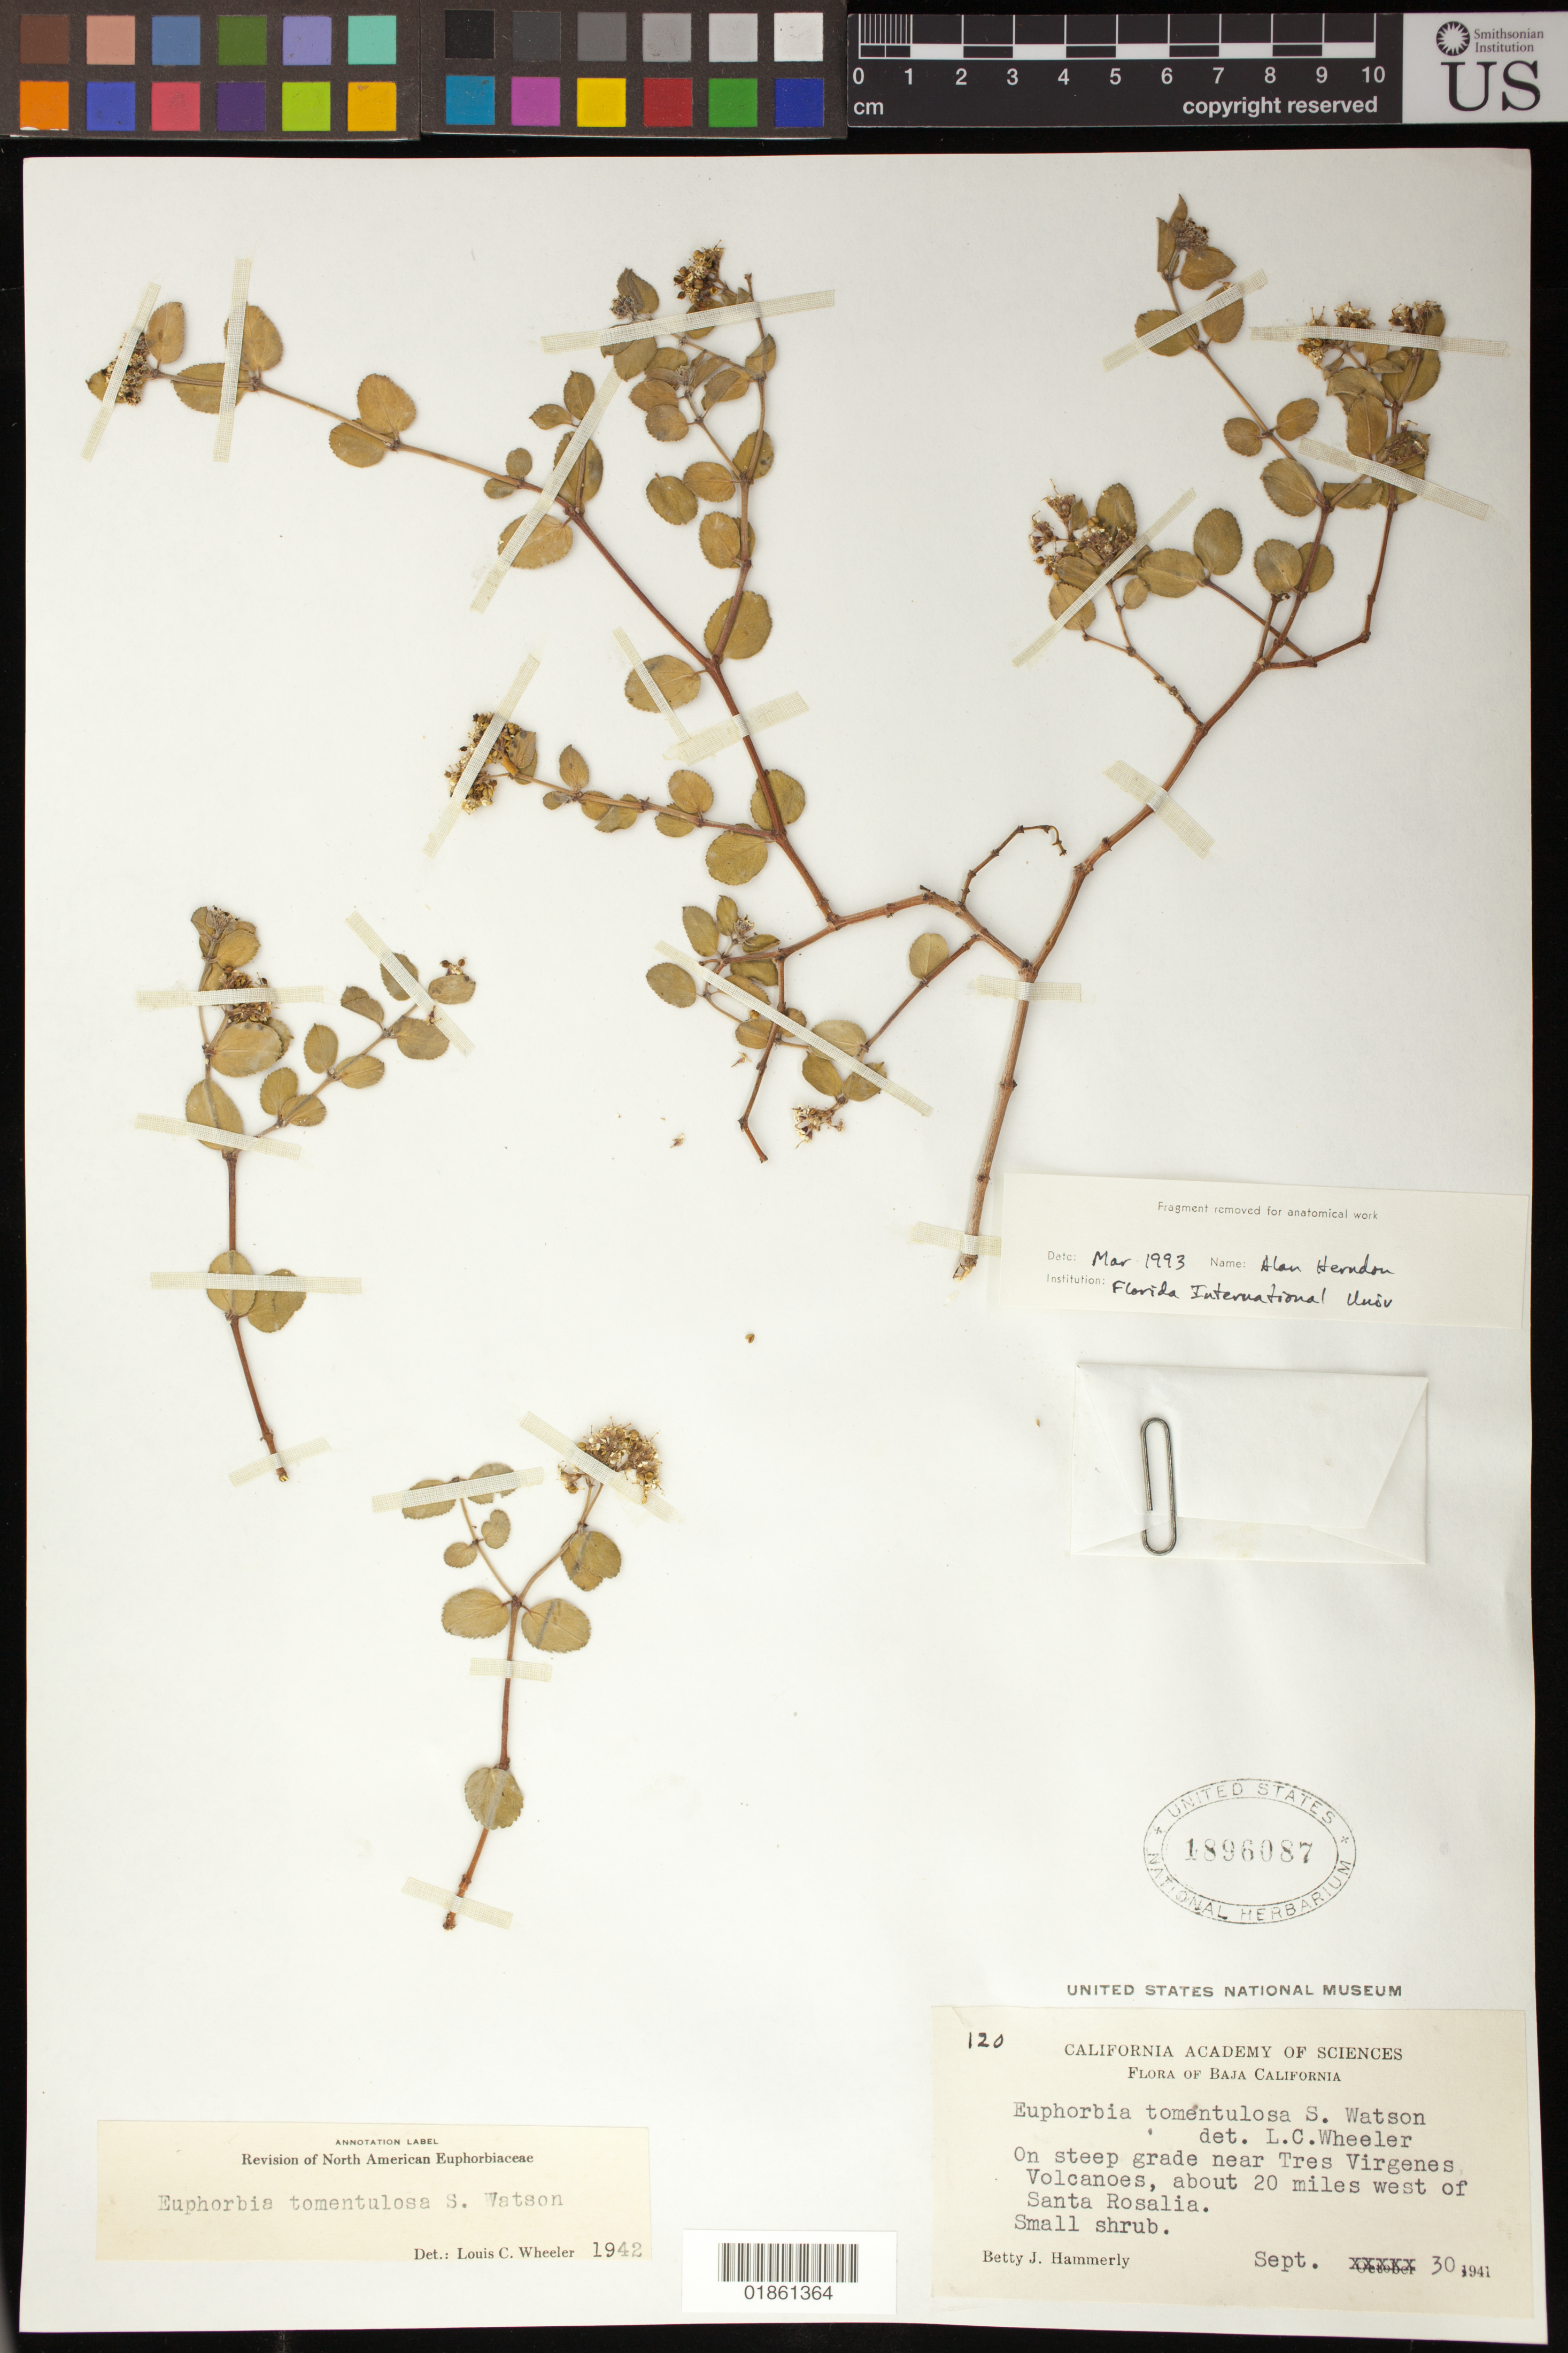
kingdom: Plantae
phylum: Tracheophyta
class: Magnoliopsida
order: Malpighiales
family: Euphorbiaceae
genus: Euphorbia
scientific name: Euphorbia tomentulosa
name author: S. Watson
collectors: B. J. Hammerly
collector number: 120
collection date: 1941-09-30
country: Mexico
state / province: Baja California Sur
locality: On steep grade near Tres Virgenes Volcanoes, about 20 miles west of Santa Rosalina.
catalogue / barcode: US 1896087